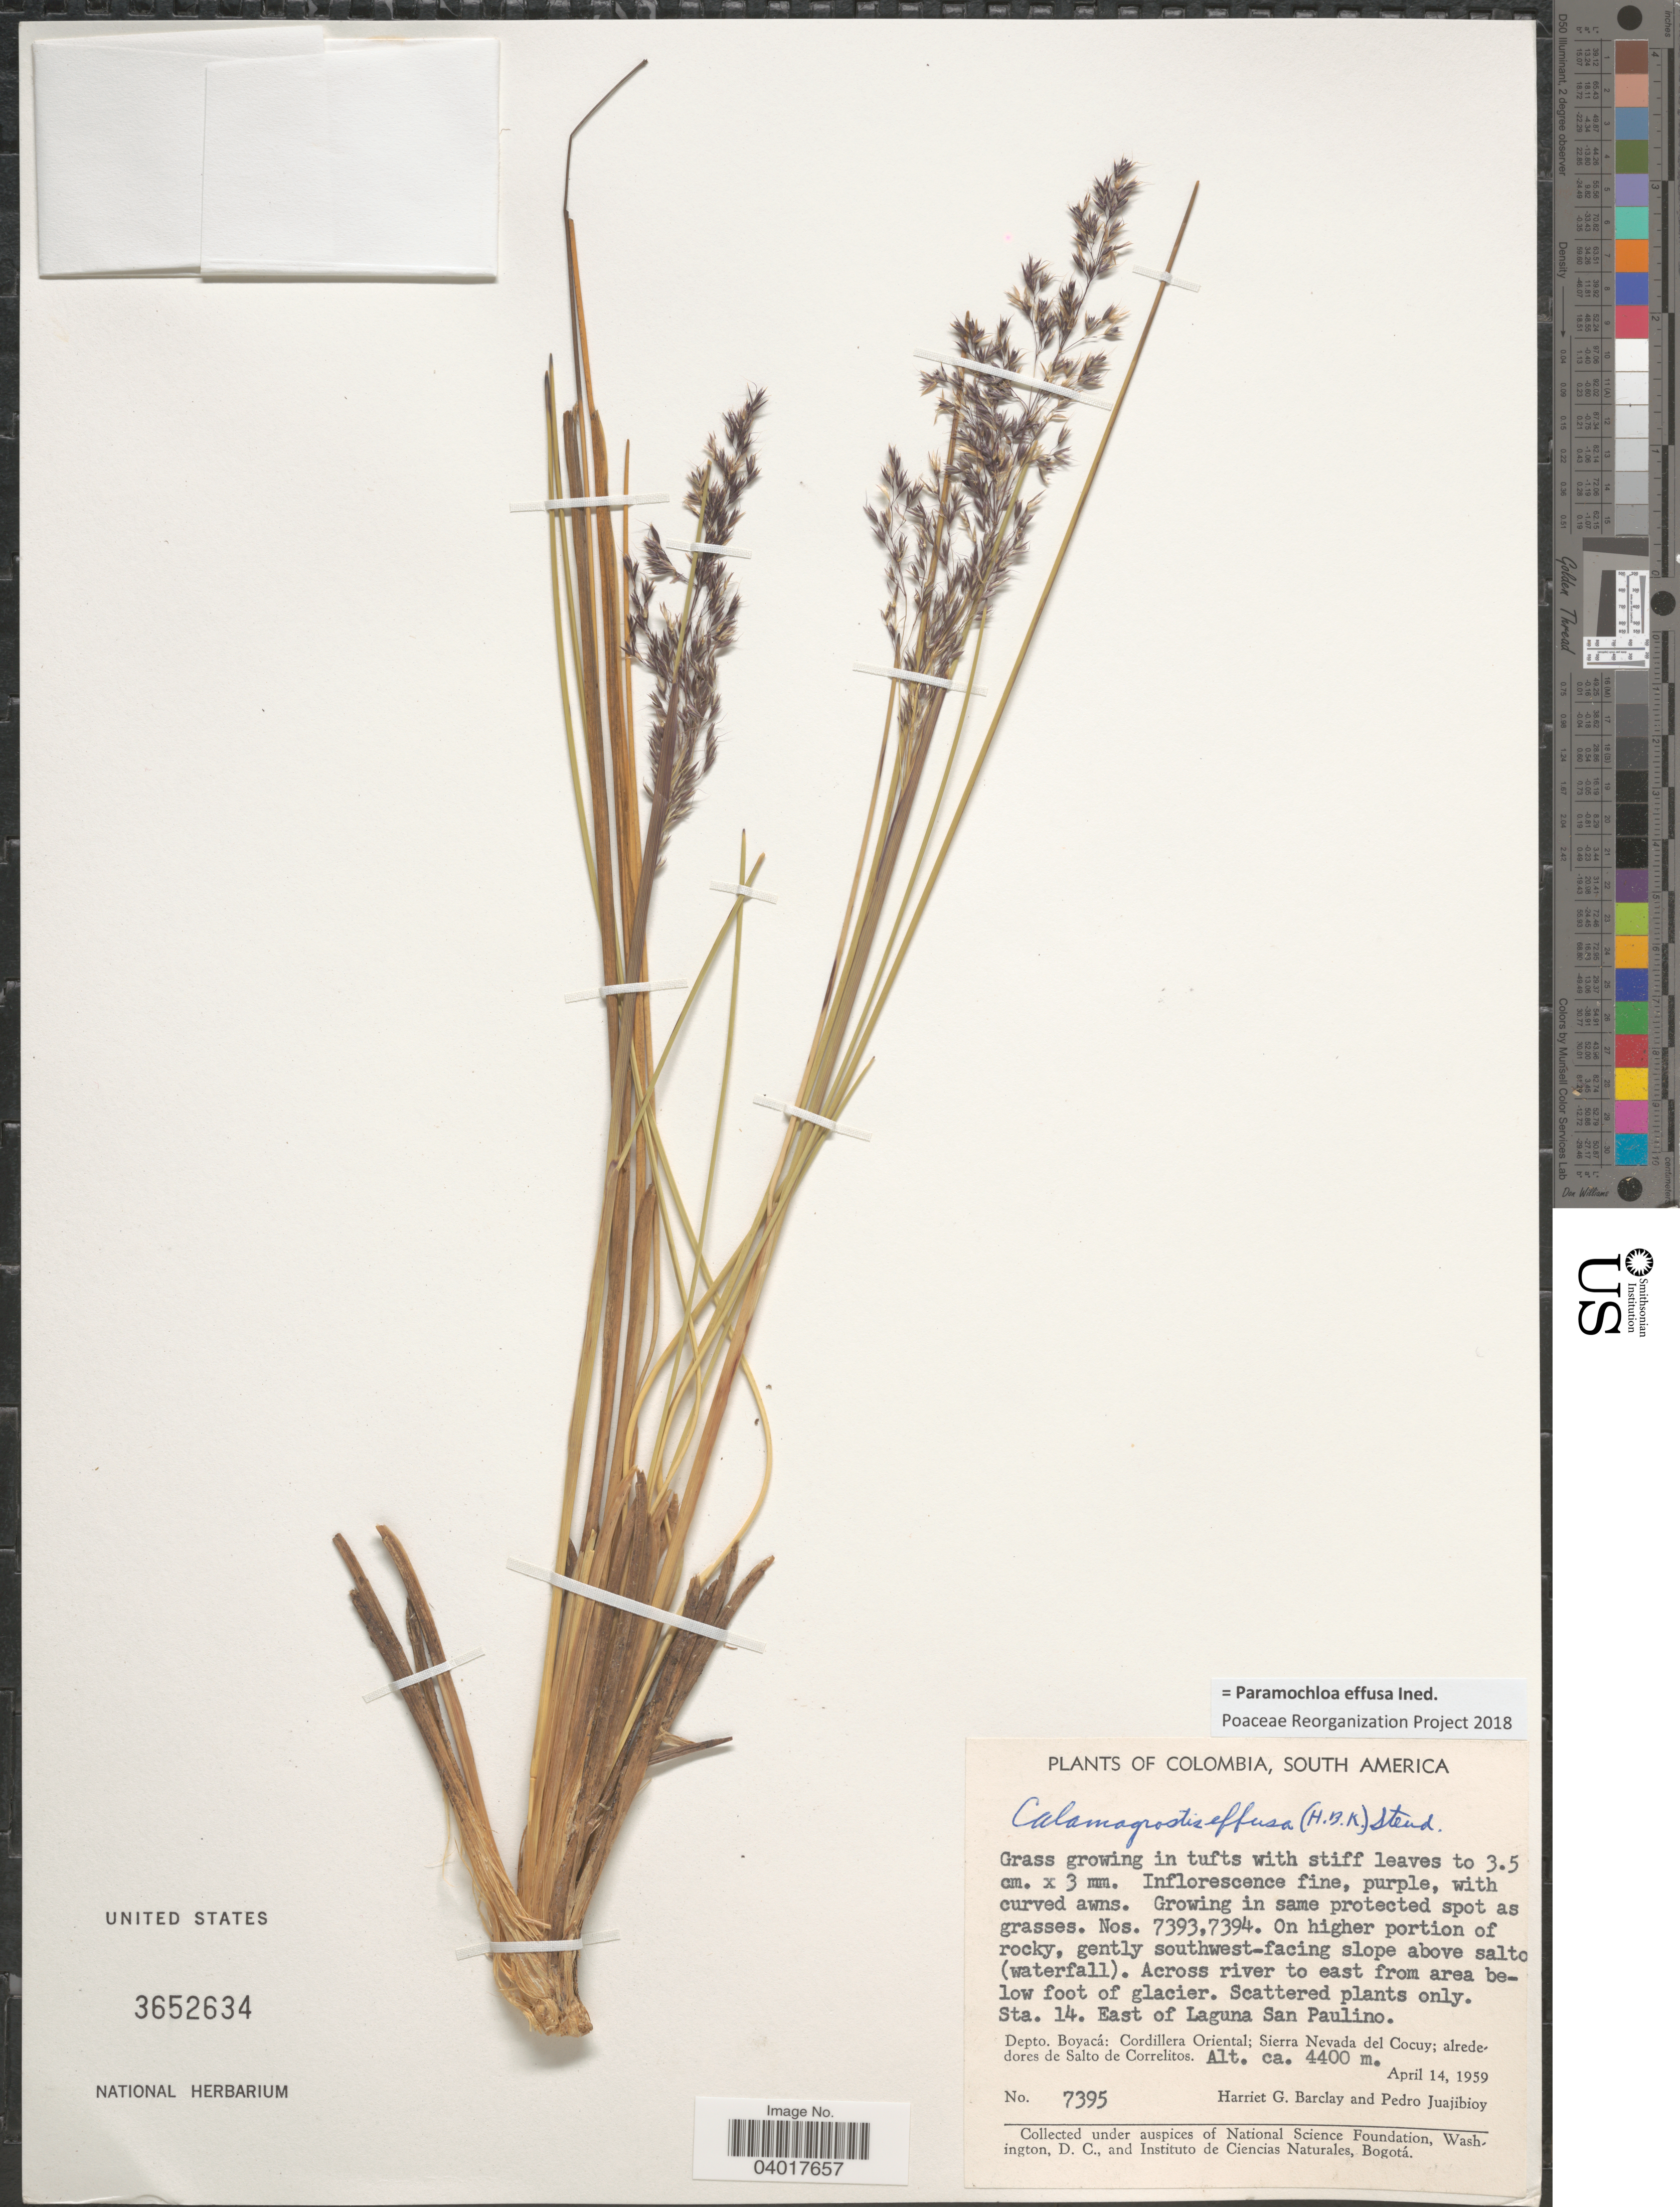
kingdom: Plantae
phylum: Tracheophyta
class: Liliopsida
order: Poales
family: Poaceae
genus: Paramochloa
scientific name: Paramochloa effusa ined.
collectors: H. G. Barclay & P. Juajibioy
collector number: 7395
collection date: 1959-04-14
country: Colombia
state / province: Boyacá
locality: East of Laguna San Paulino. Depto. Boyacá: Cordillera Oriental; Sierra Nevada del Cocuy; alrededores de Salto de Correlitos.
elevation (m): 4400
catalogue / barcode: US 3652634